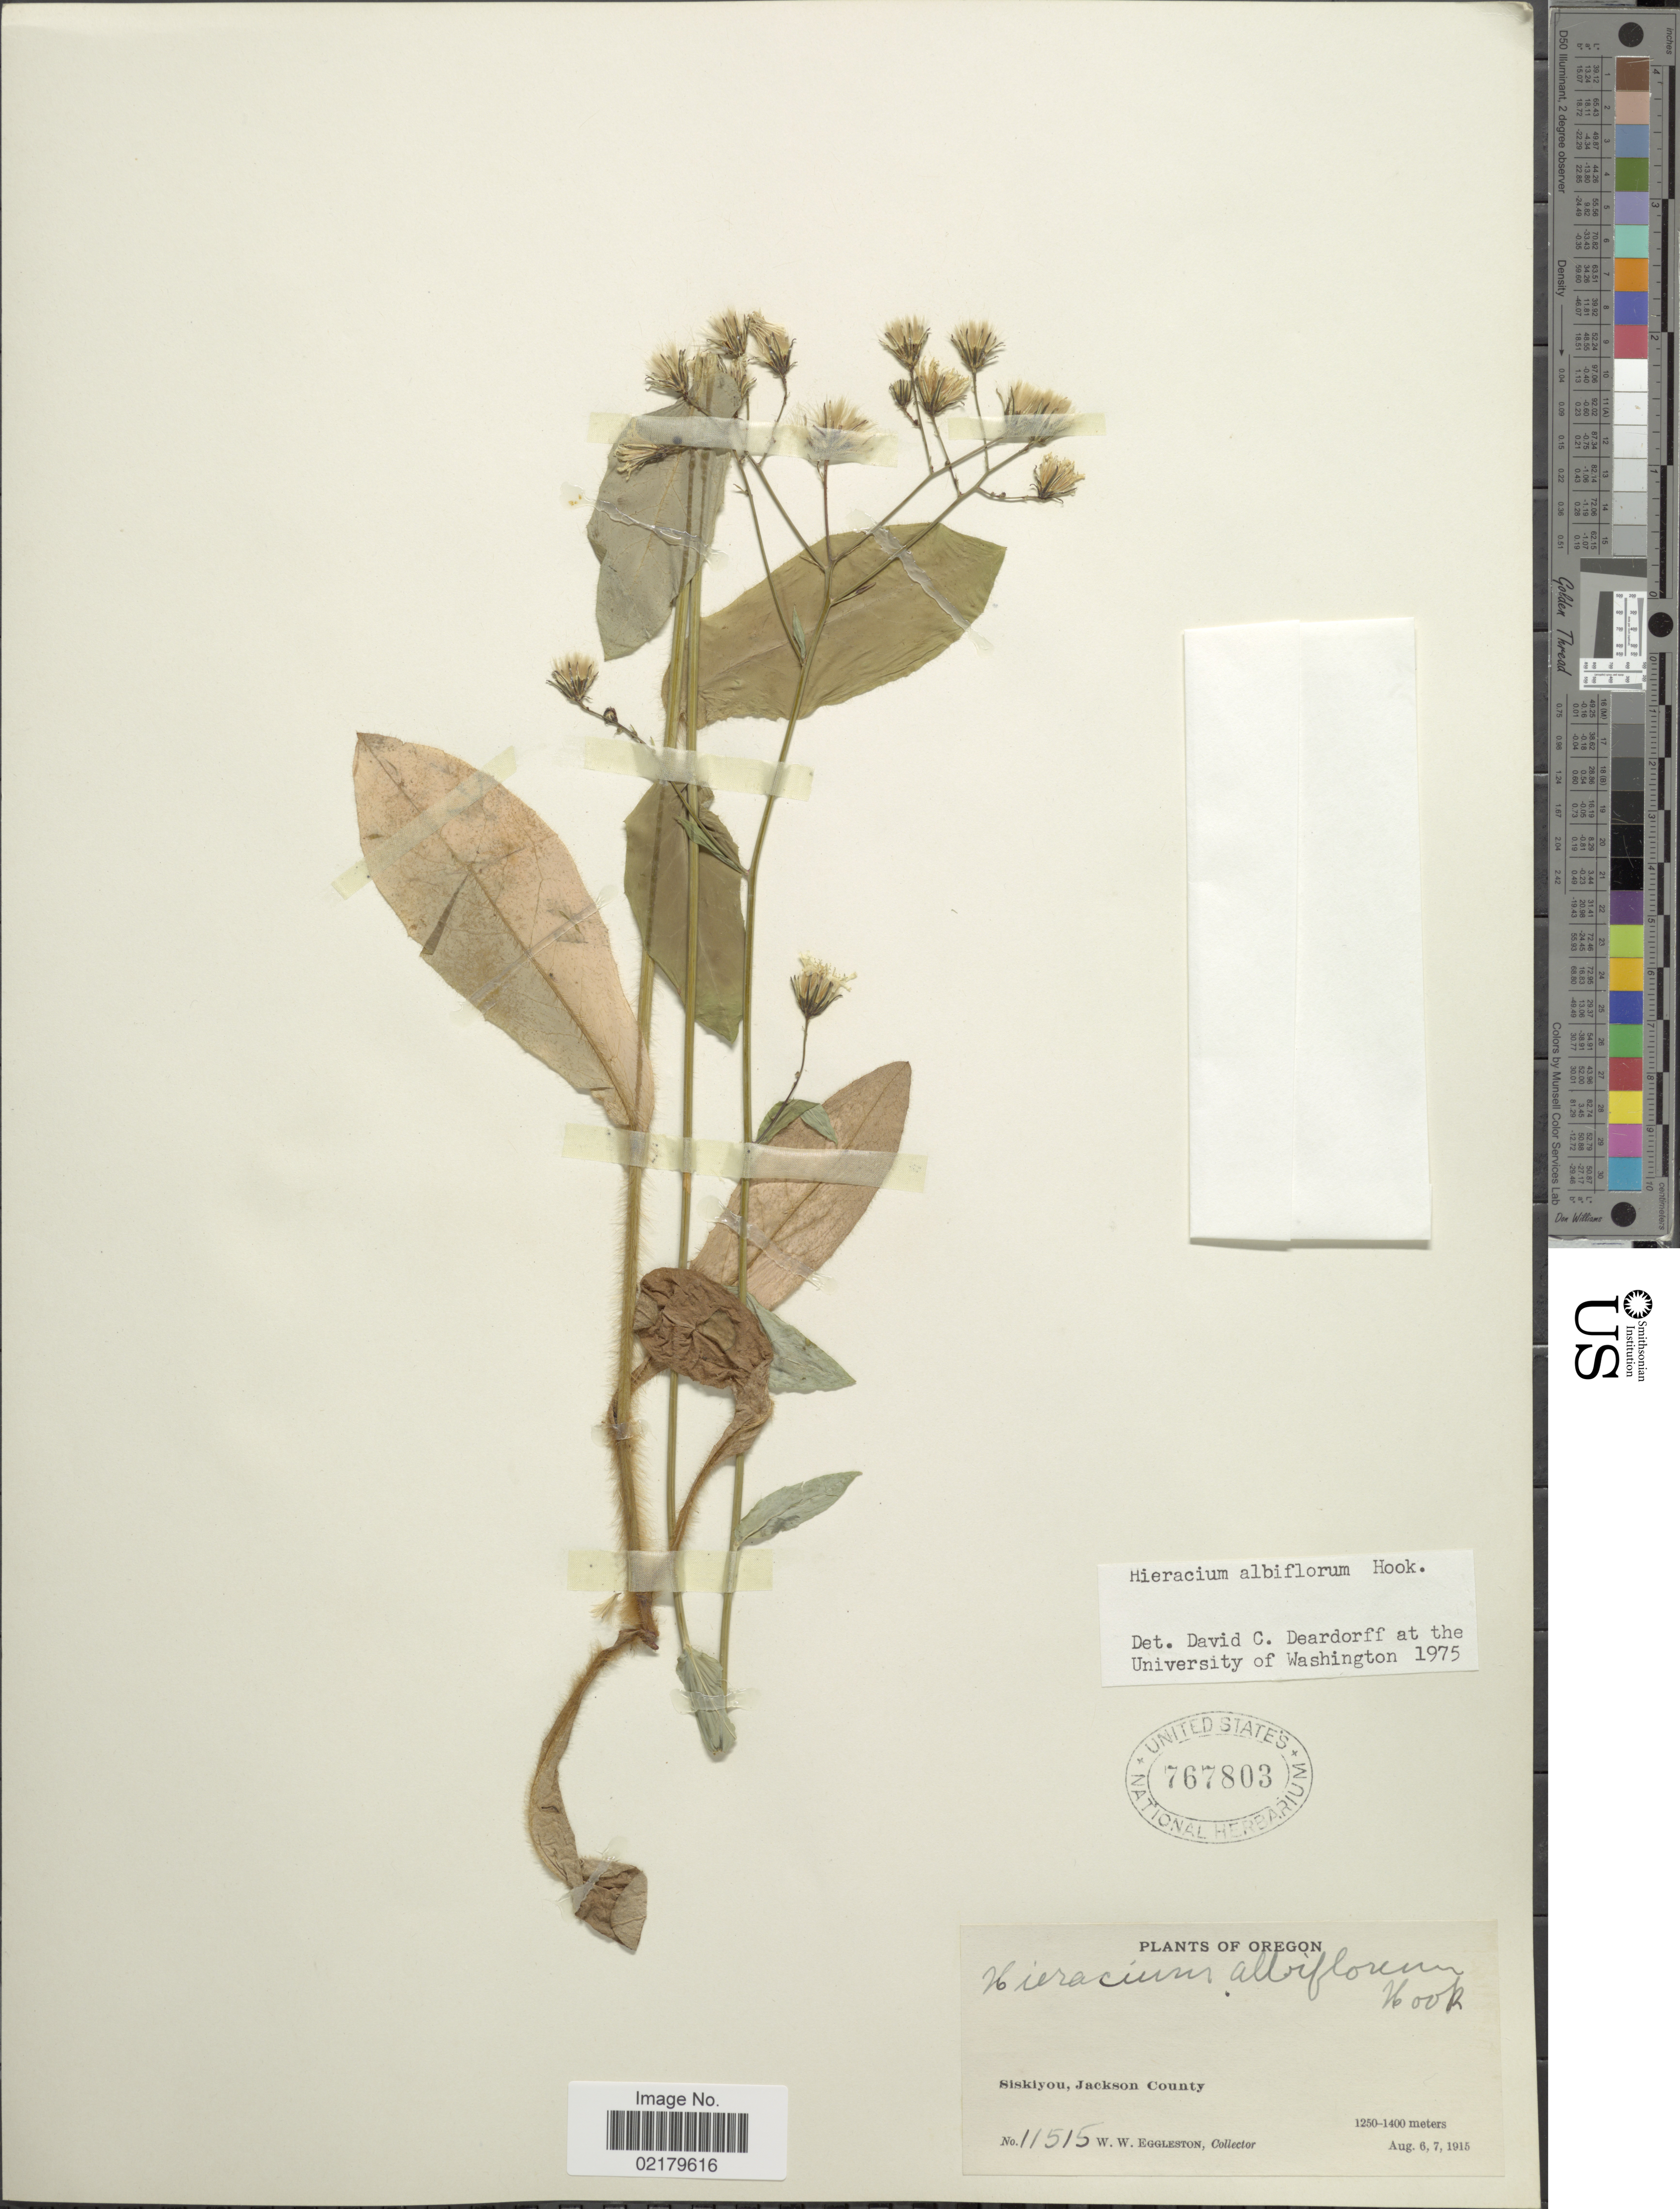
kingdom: Plantae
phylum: Tracheophyta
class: Magnoliopsida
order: Asterales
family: Asteraceae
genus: Hieracium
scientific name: Hieracium albiflorum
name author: Hook.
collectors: W. W. Eggleston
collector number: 11515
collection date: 1915-08-06/1915-08-07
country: United States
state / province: Oregon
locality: Siskiyou, Jackson County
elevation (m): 1250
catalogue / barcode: US 767803